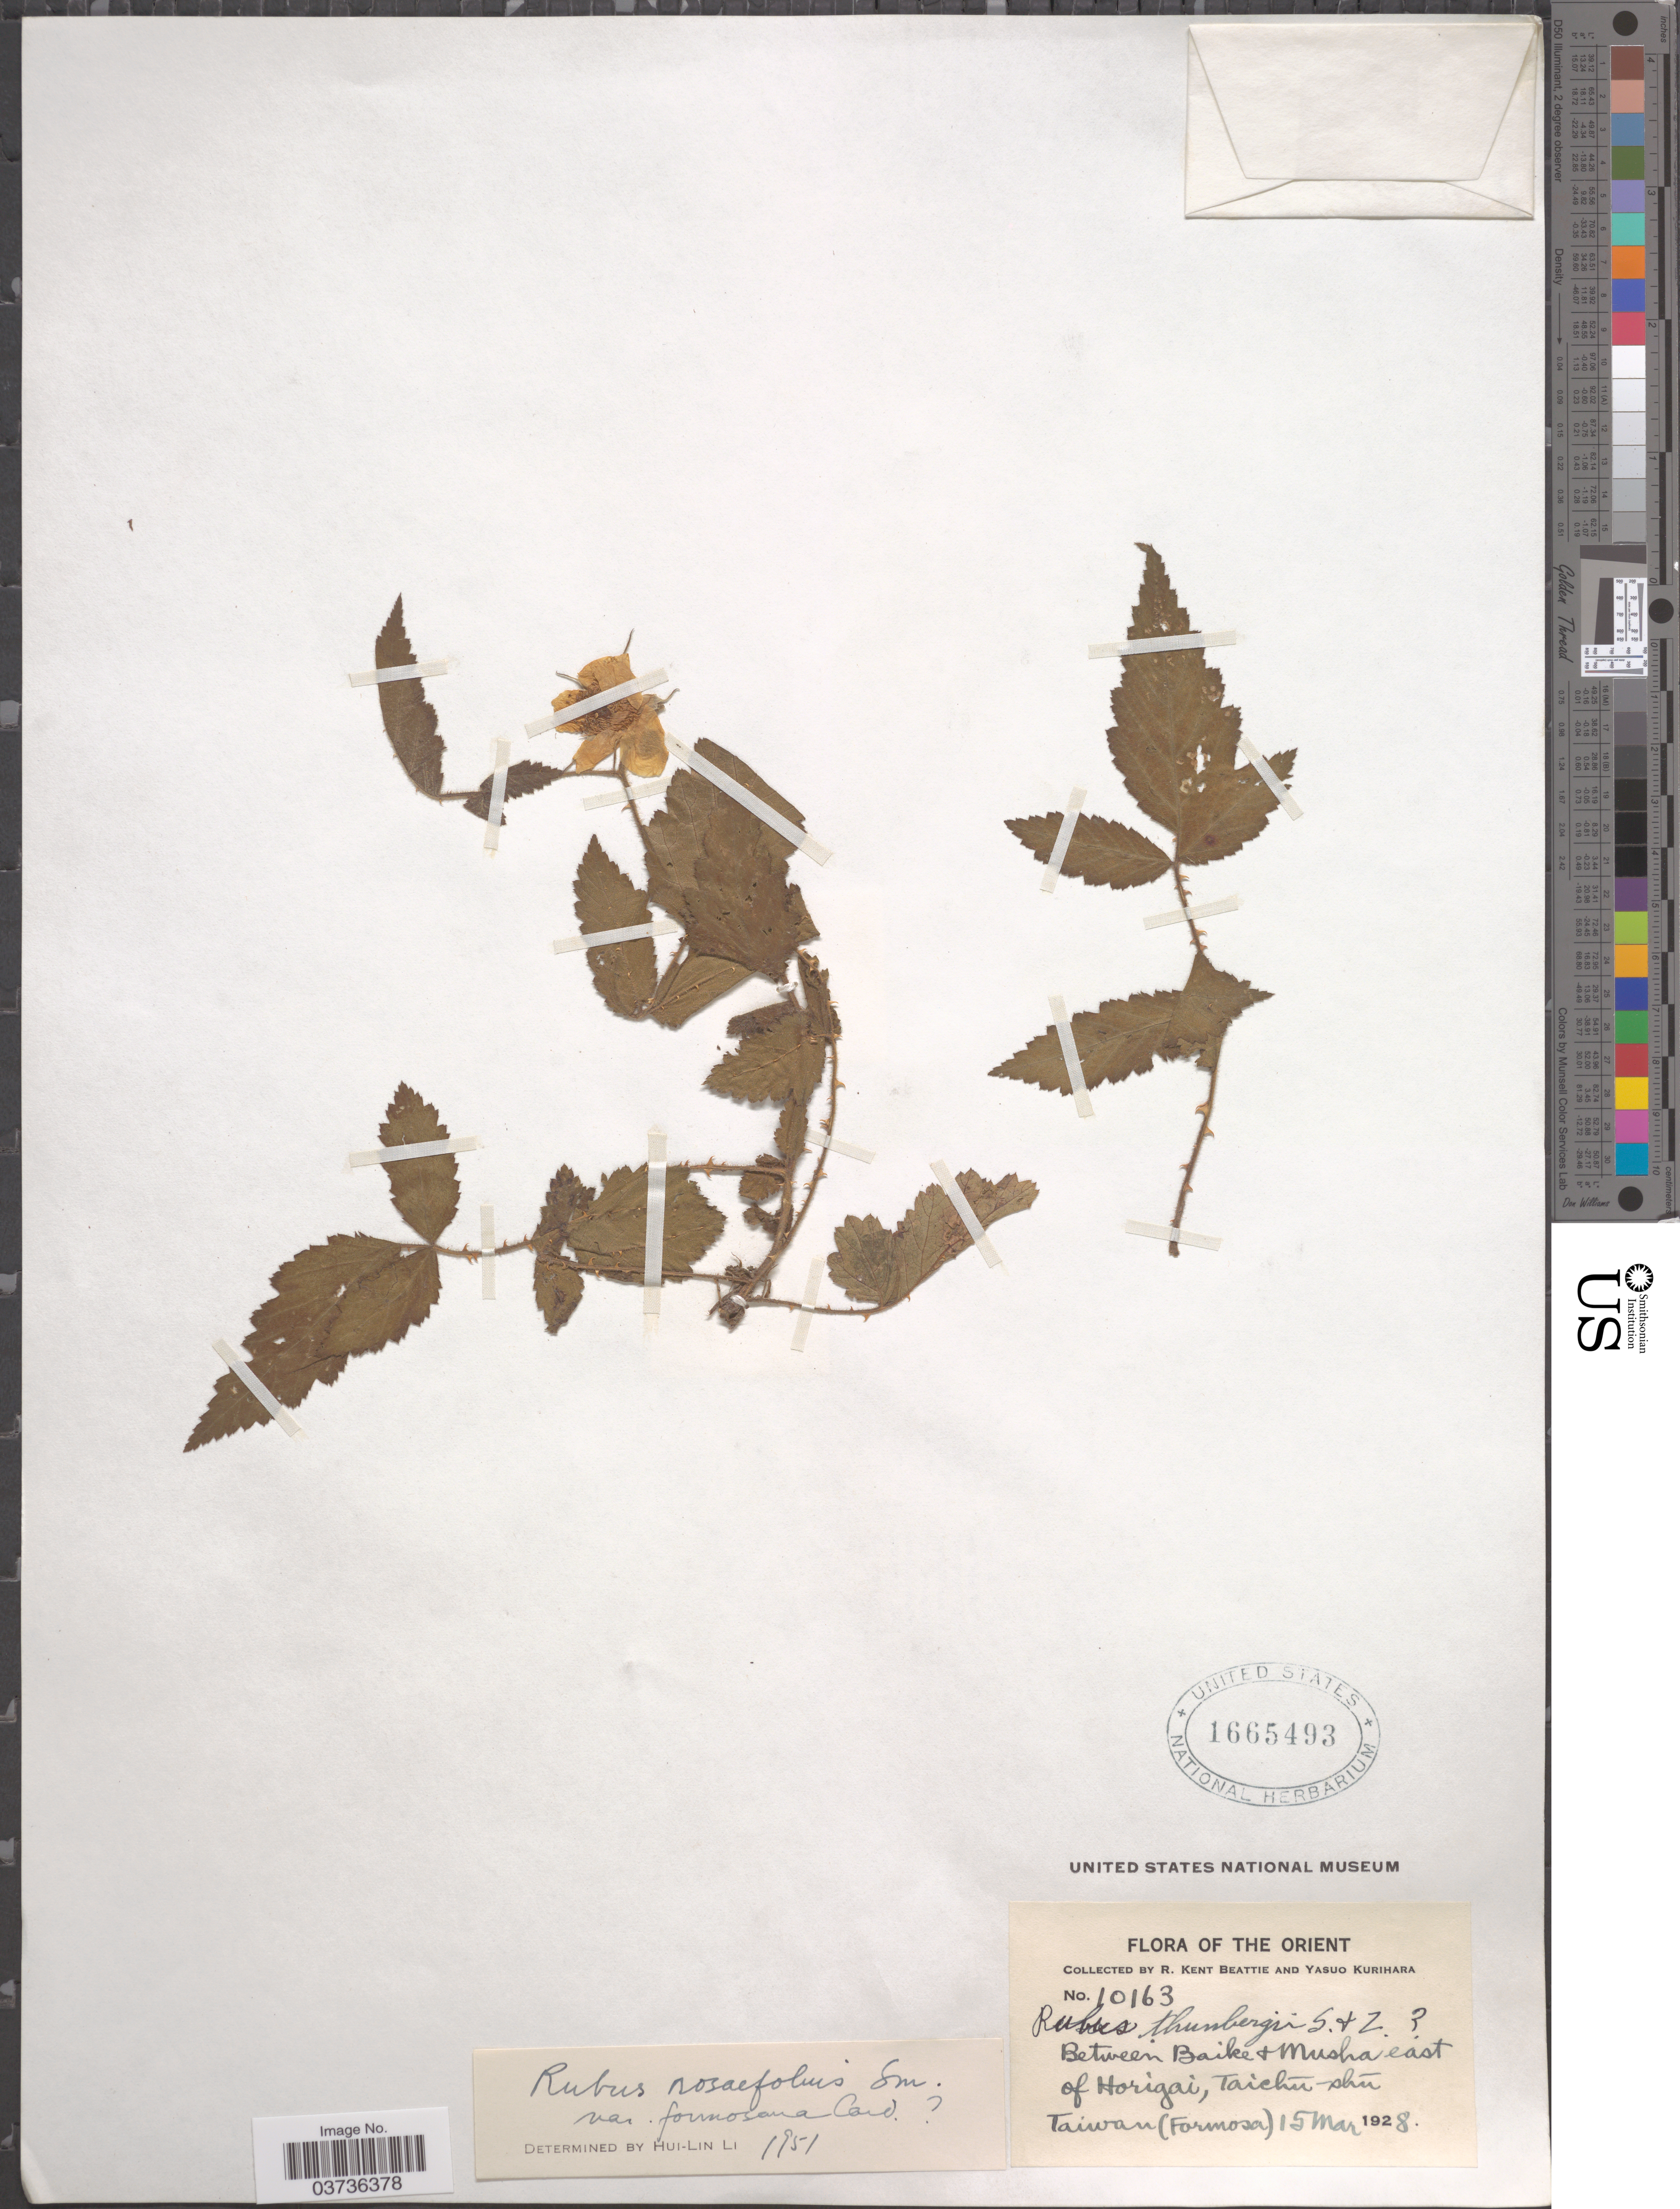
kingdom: Plantae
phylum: Tracheophyta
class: Magnoliopsida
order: Rosales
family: Rosaceae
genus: Rubus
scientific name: Rubus rosaefolius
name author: Sm.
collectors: R. K. Beattie & Y. Kurihara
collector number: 10163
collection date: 1928-03-15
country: Taiwan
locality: Orient. Between Baike & Musha east of Horigai, Taichu-shu. Taiwan (Formosa).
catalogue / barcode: US 1665493